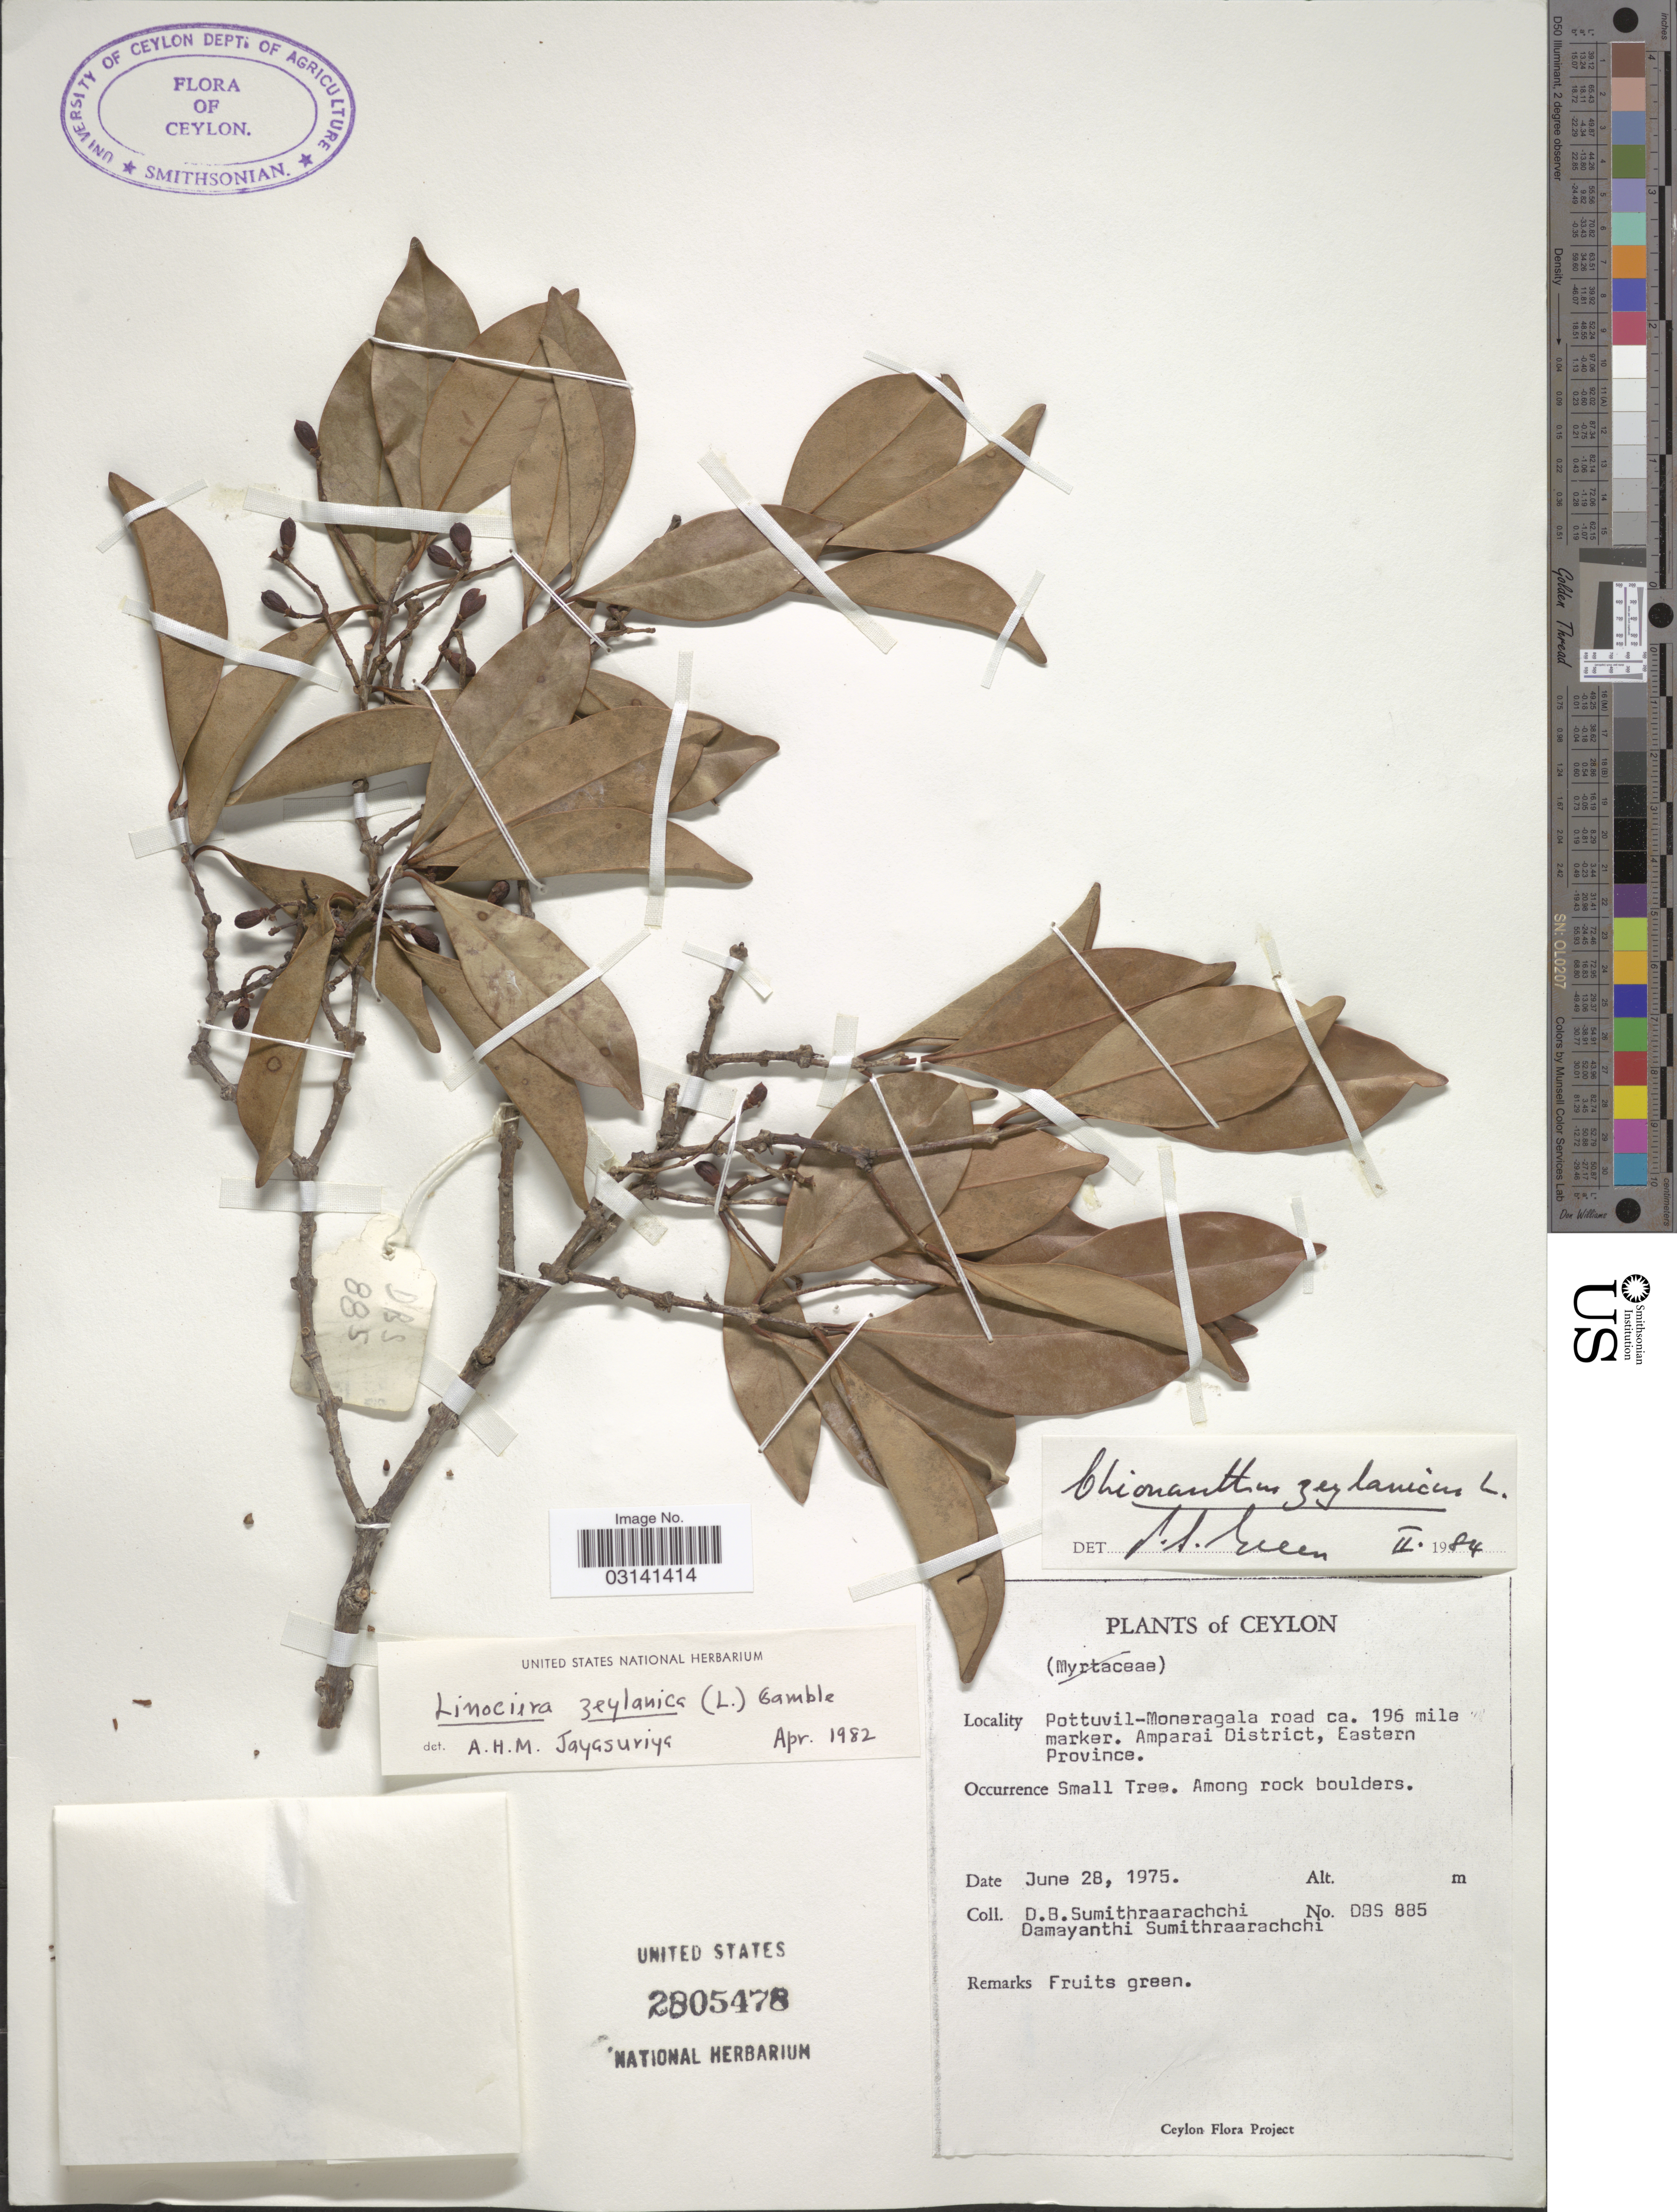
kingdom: Plantae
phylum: Tracheophyta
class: Magnoliopsida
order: Lamiales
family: Oleaceae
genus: Chionanthus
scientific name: Chionanthus zeylanicus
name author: L.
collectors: D. B. Sumithraarachchi & D. Sumithraarachchi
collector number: DBS 885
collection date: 1975-06-28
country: Sri Lanka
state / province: Eastern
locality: Ceylon. Pottuvil-Moneragala road ca. 196 mile marker. Amparai District.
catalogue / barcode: US 2805478